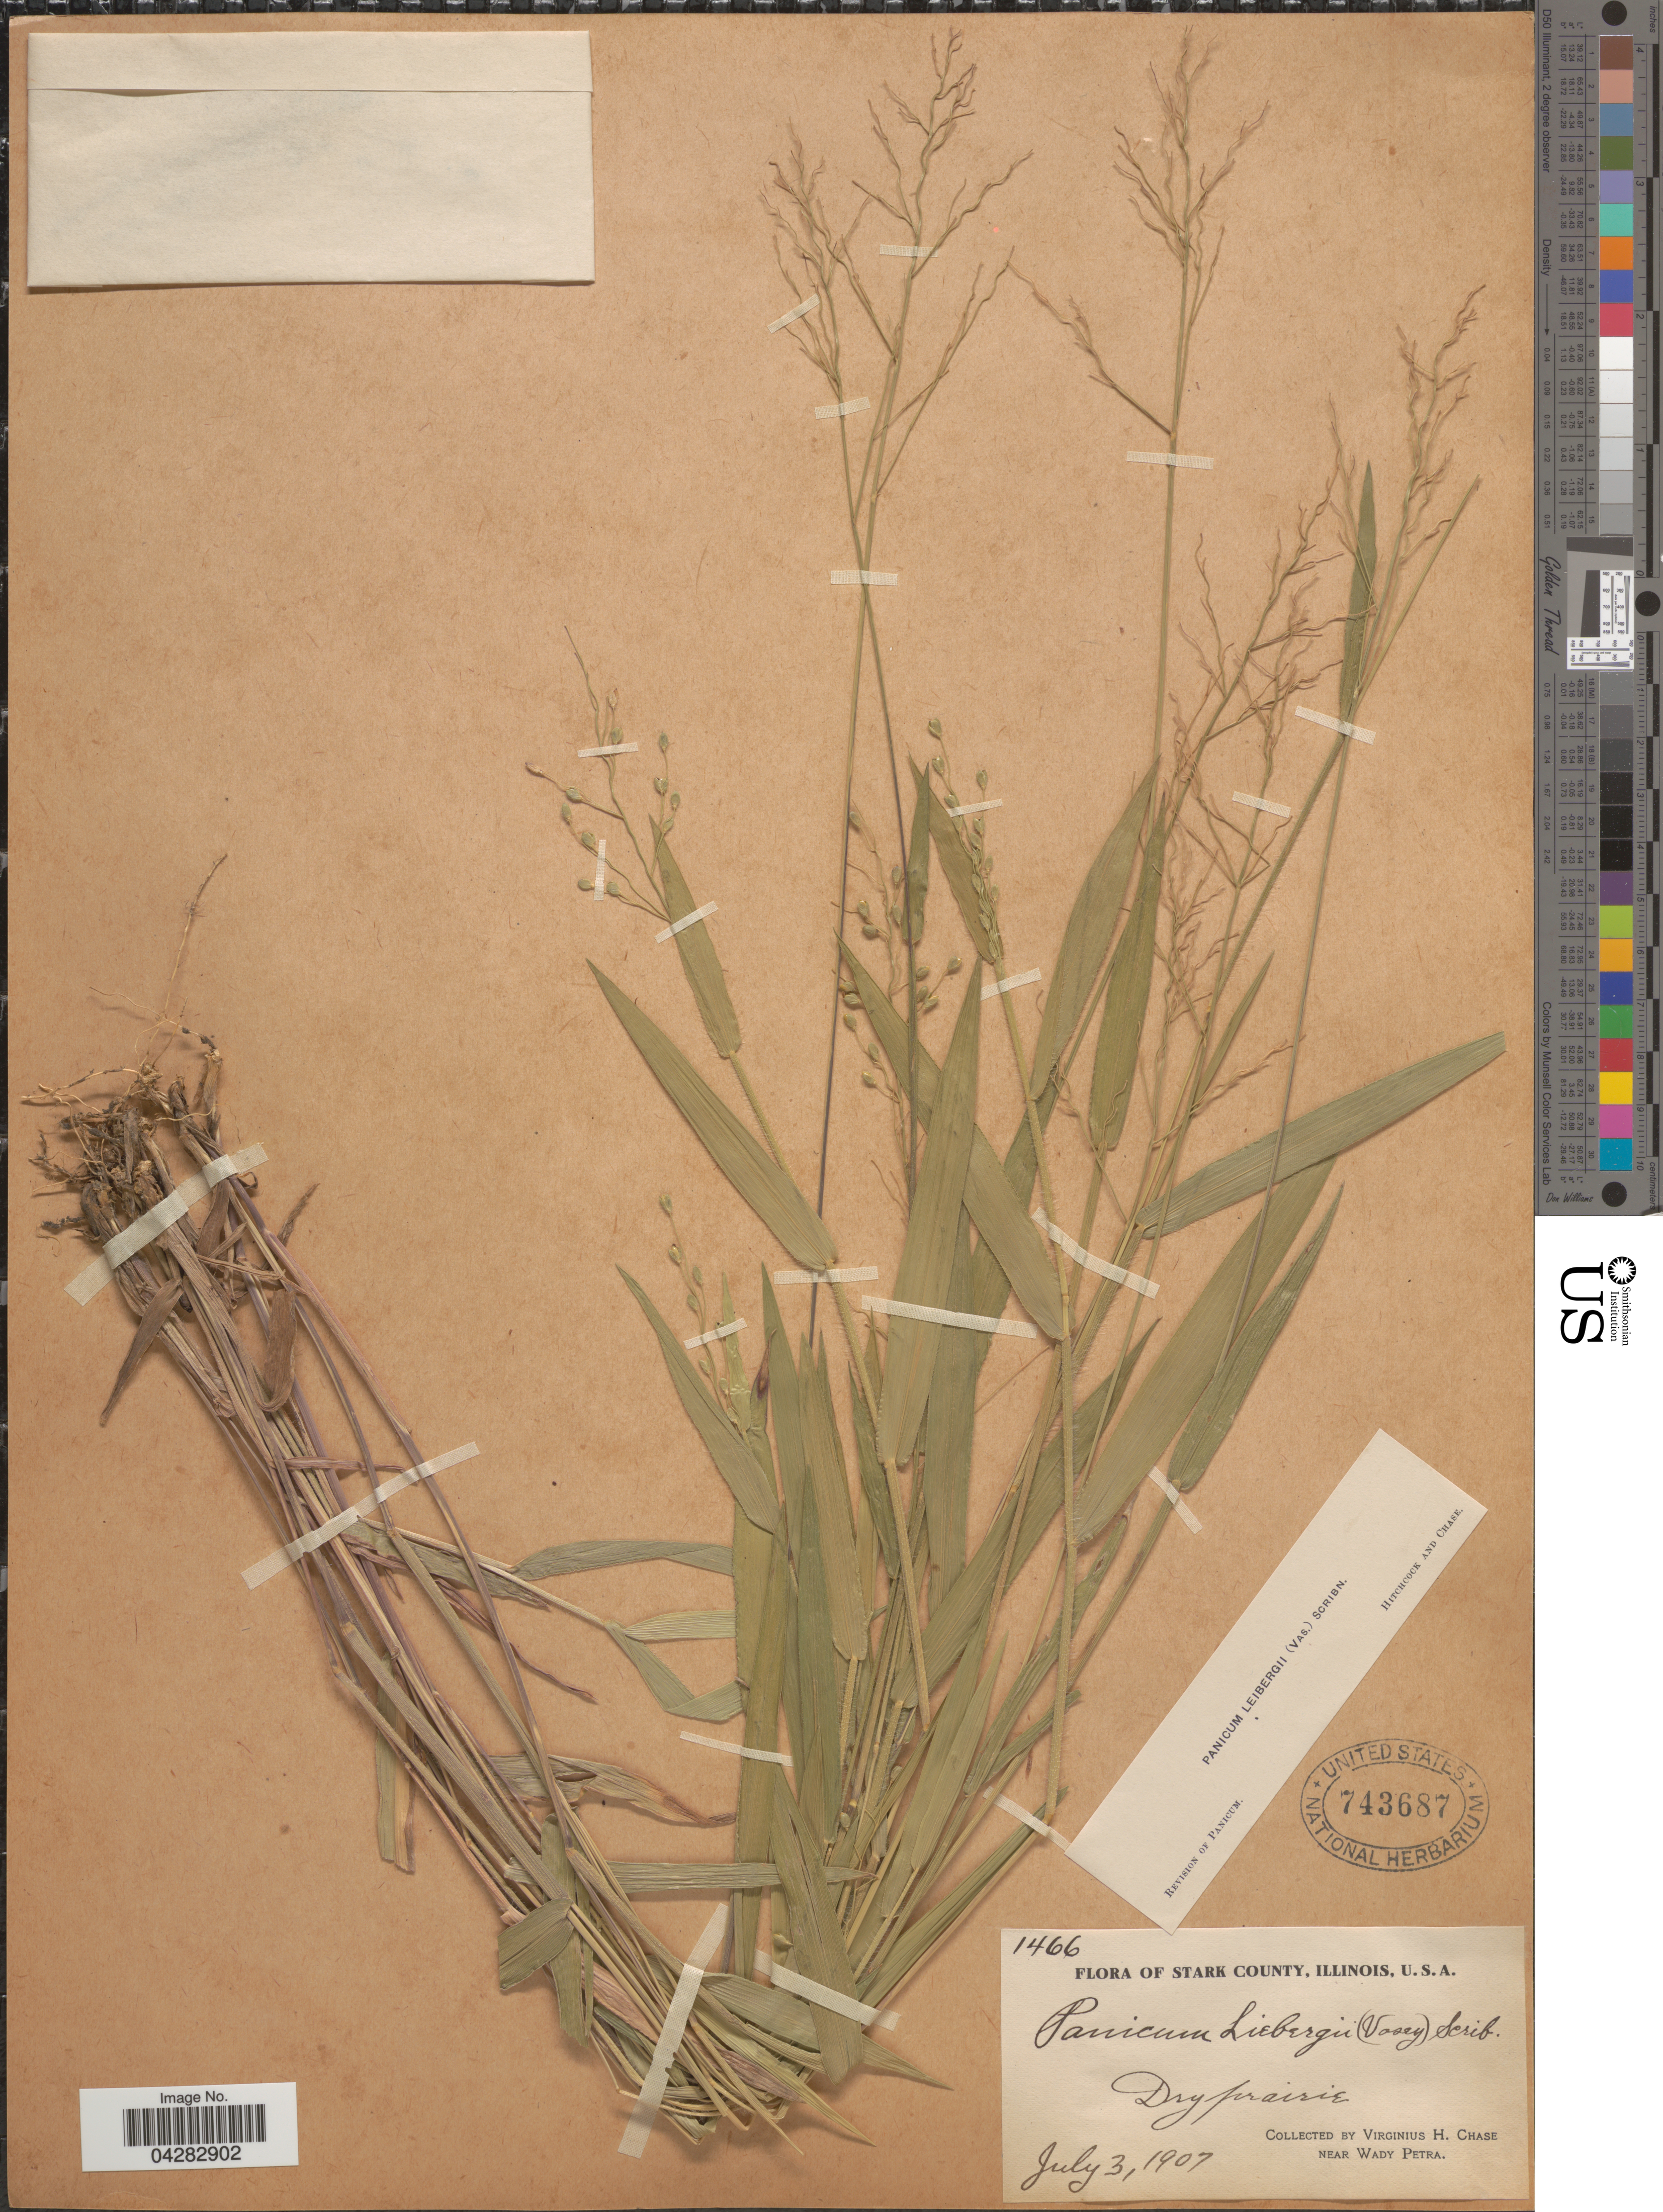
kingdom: Plantae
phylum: Tracheophyta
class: Liliopsida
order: Poales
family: Poaceae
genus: Dichanthelium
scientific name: Dichanthelium leibergii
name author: (Vasey) Gould & C.A. Clark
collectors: V. H. Chase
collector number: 1466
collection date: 1907-07-03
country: United States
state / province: Illinois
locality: Stark County. Dry prairie. Near Wady Petra.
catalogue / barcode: US 743687